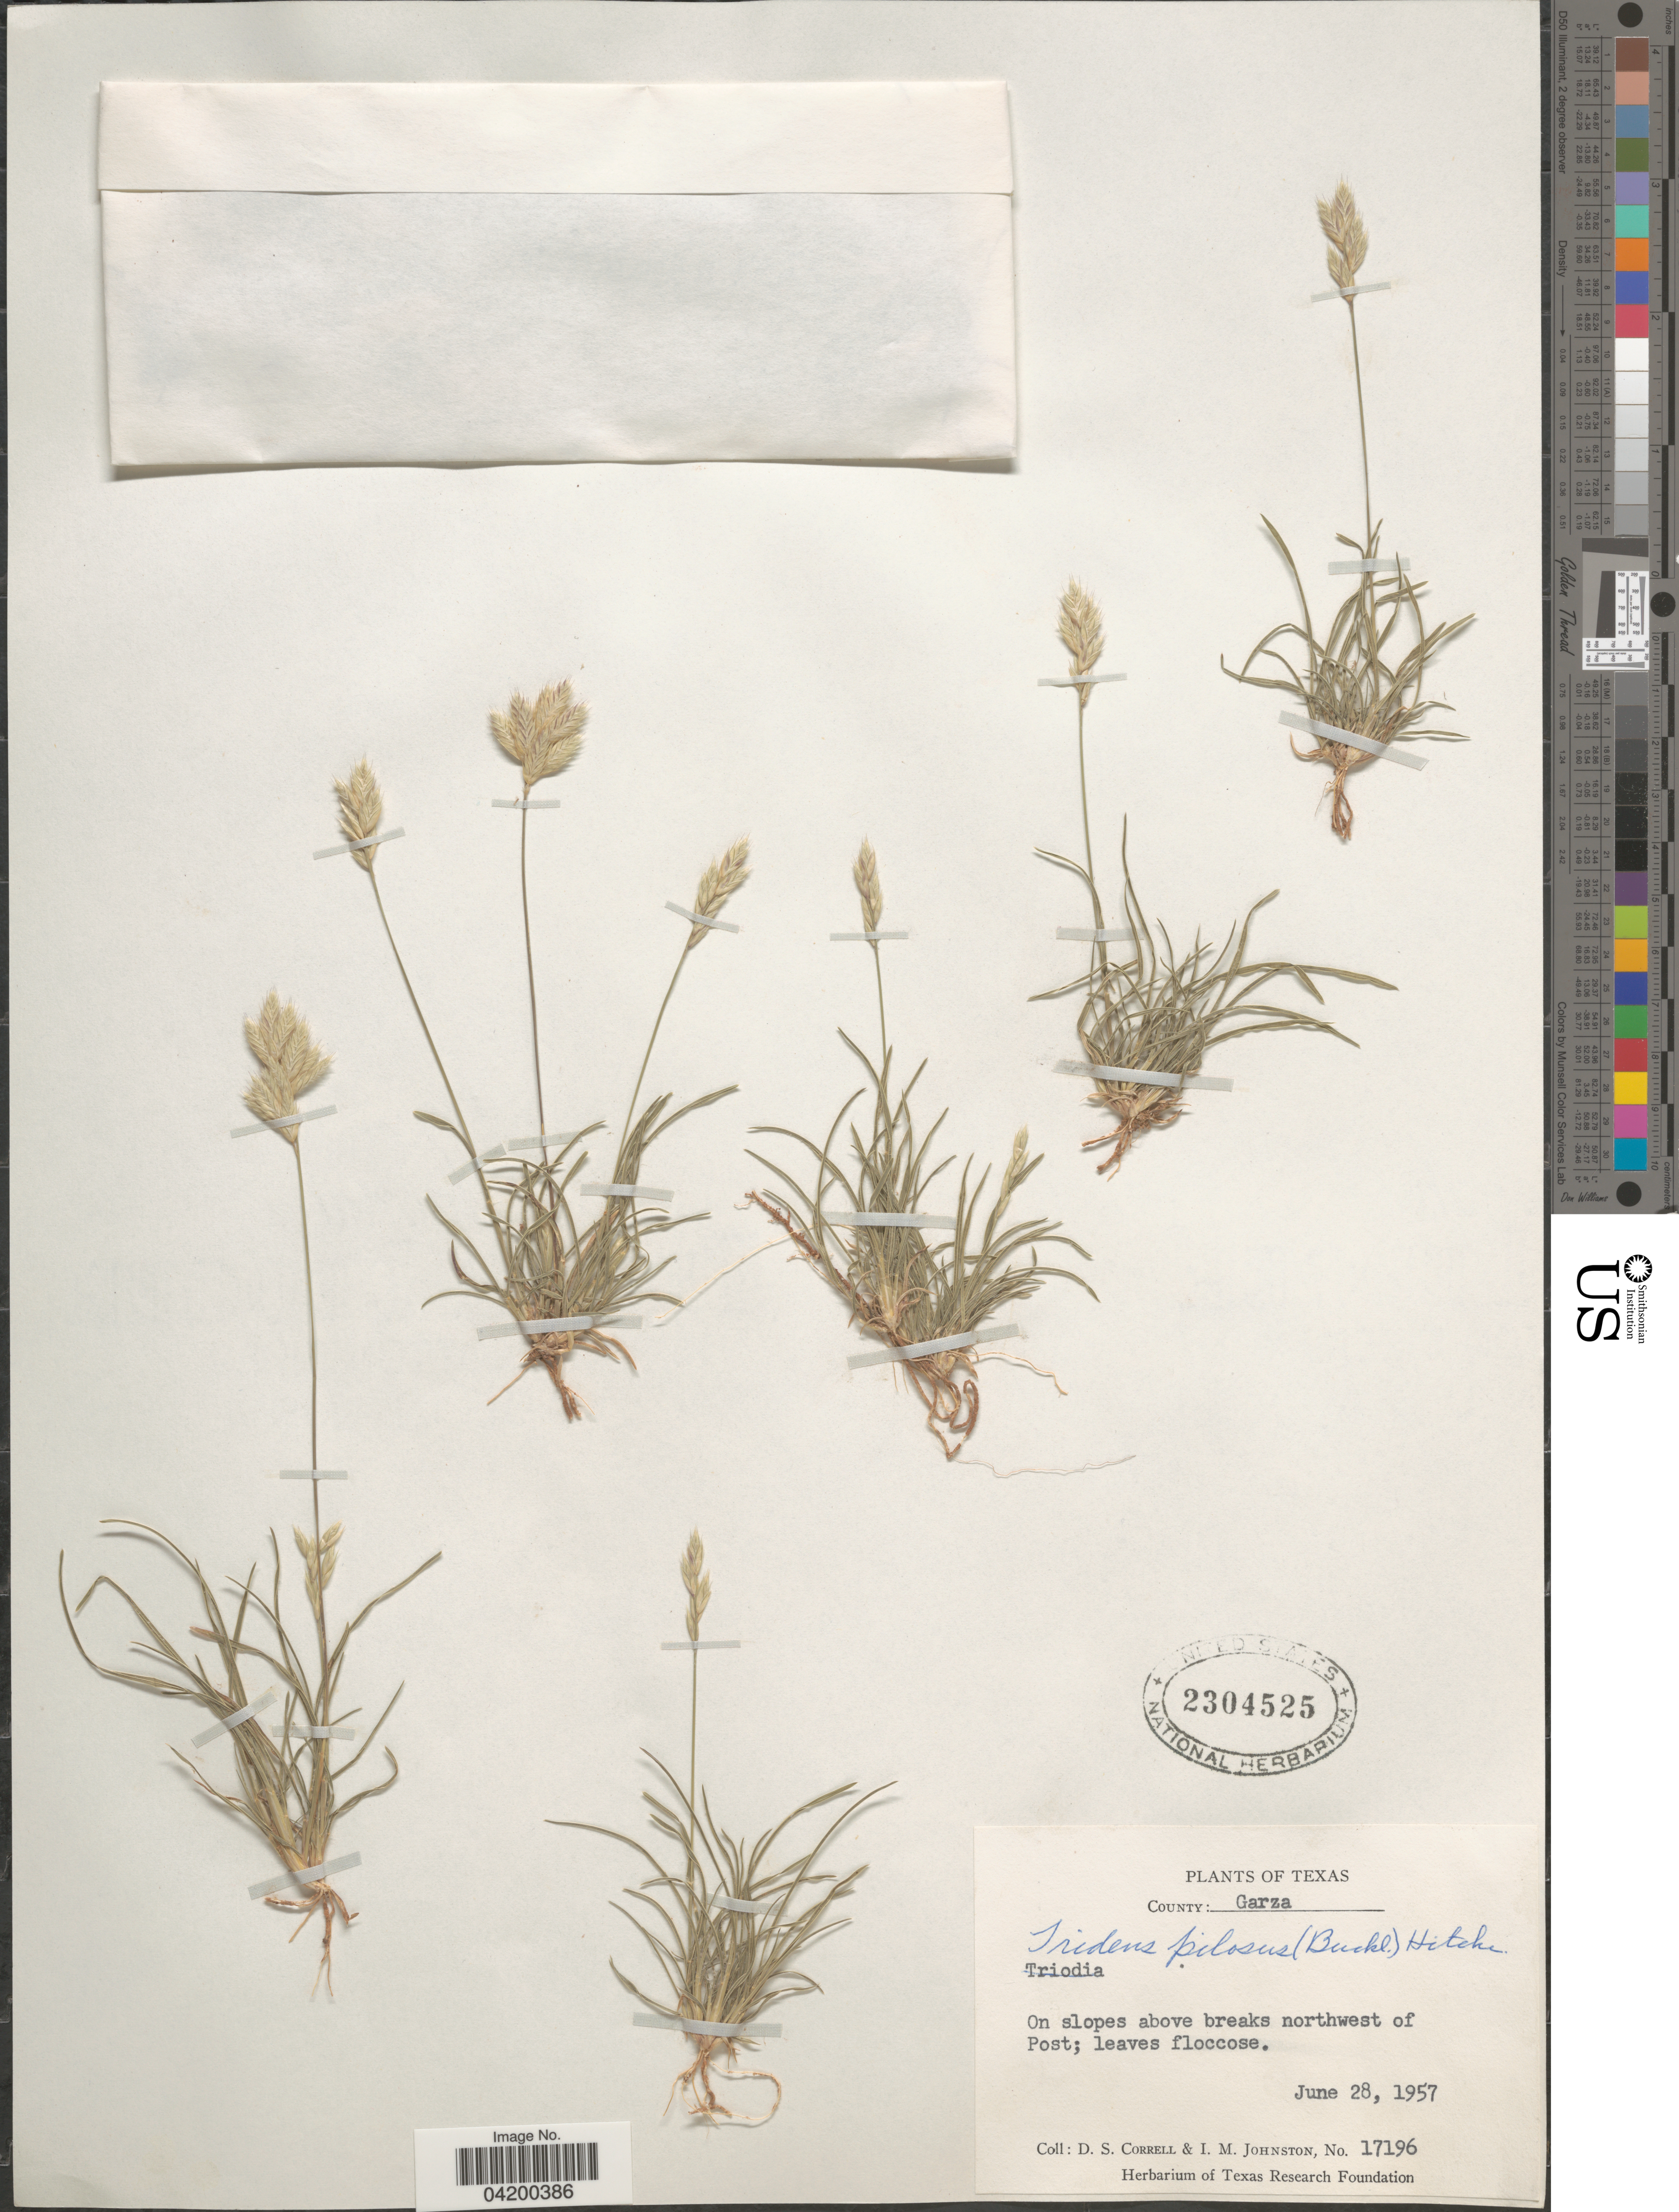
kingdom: Plantae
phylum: Tracheophyta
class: Liliopsida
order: Poales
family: Poaceae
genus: Erioneuron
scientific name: Erioneuron pilosum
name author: (Buckley) Nash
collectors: D. S. Correll & I.M. Johnston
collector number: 17196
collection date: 1957-06-28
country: United States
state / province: Texas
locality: County: Garza. On slopes above breaks northwest of Post.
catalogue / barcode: US 2304525